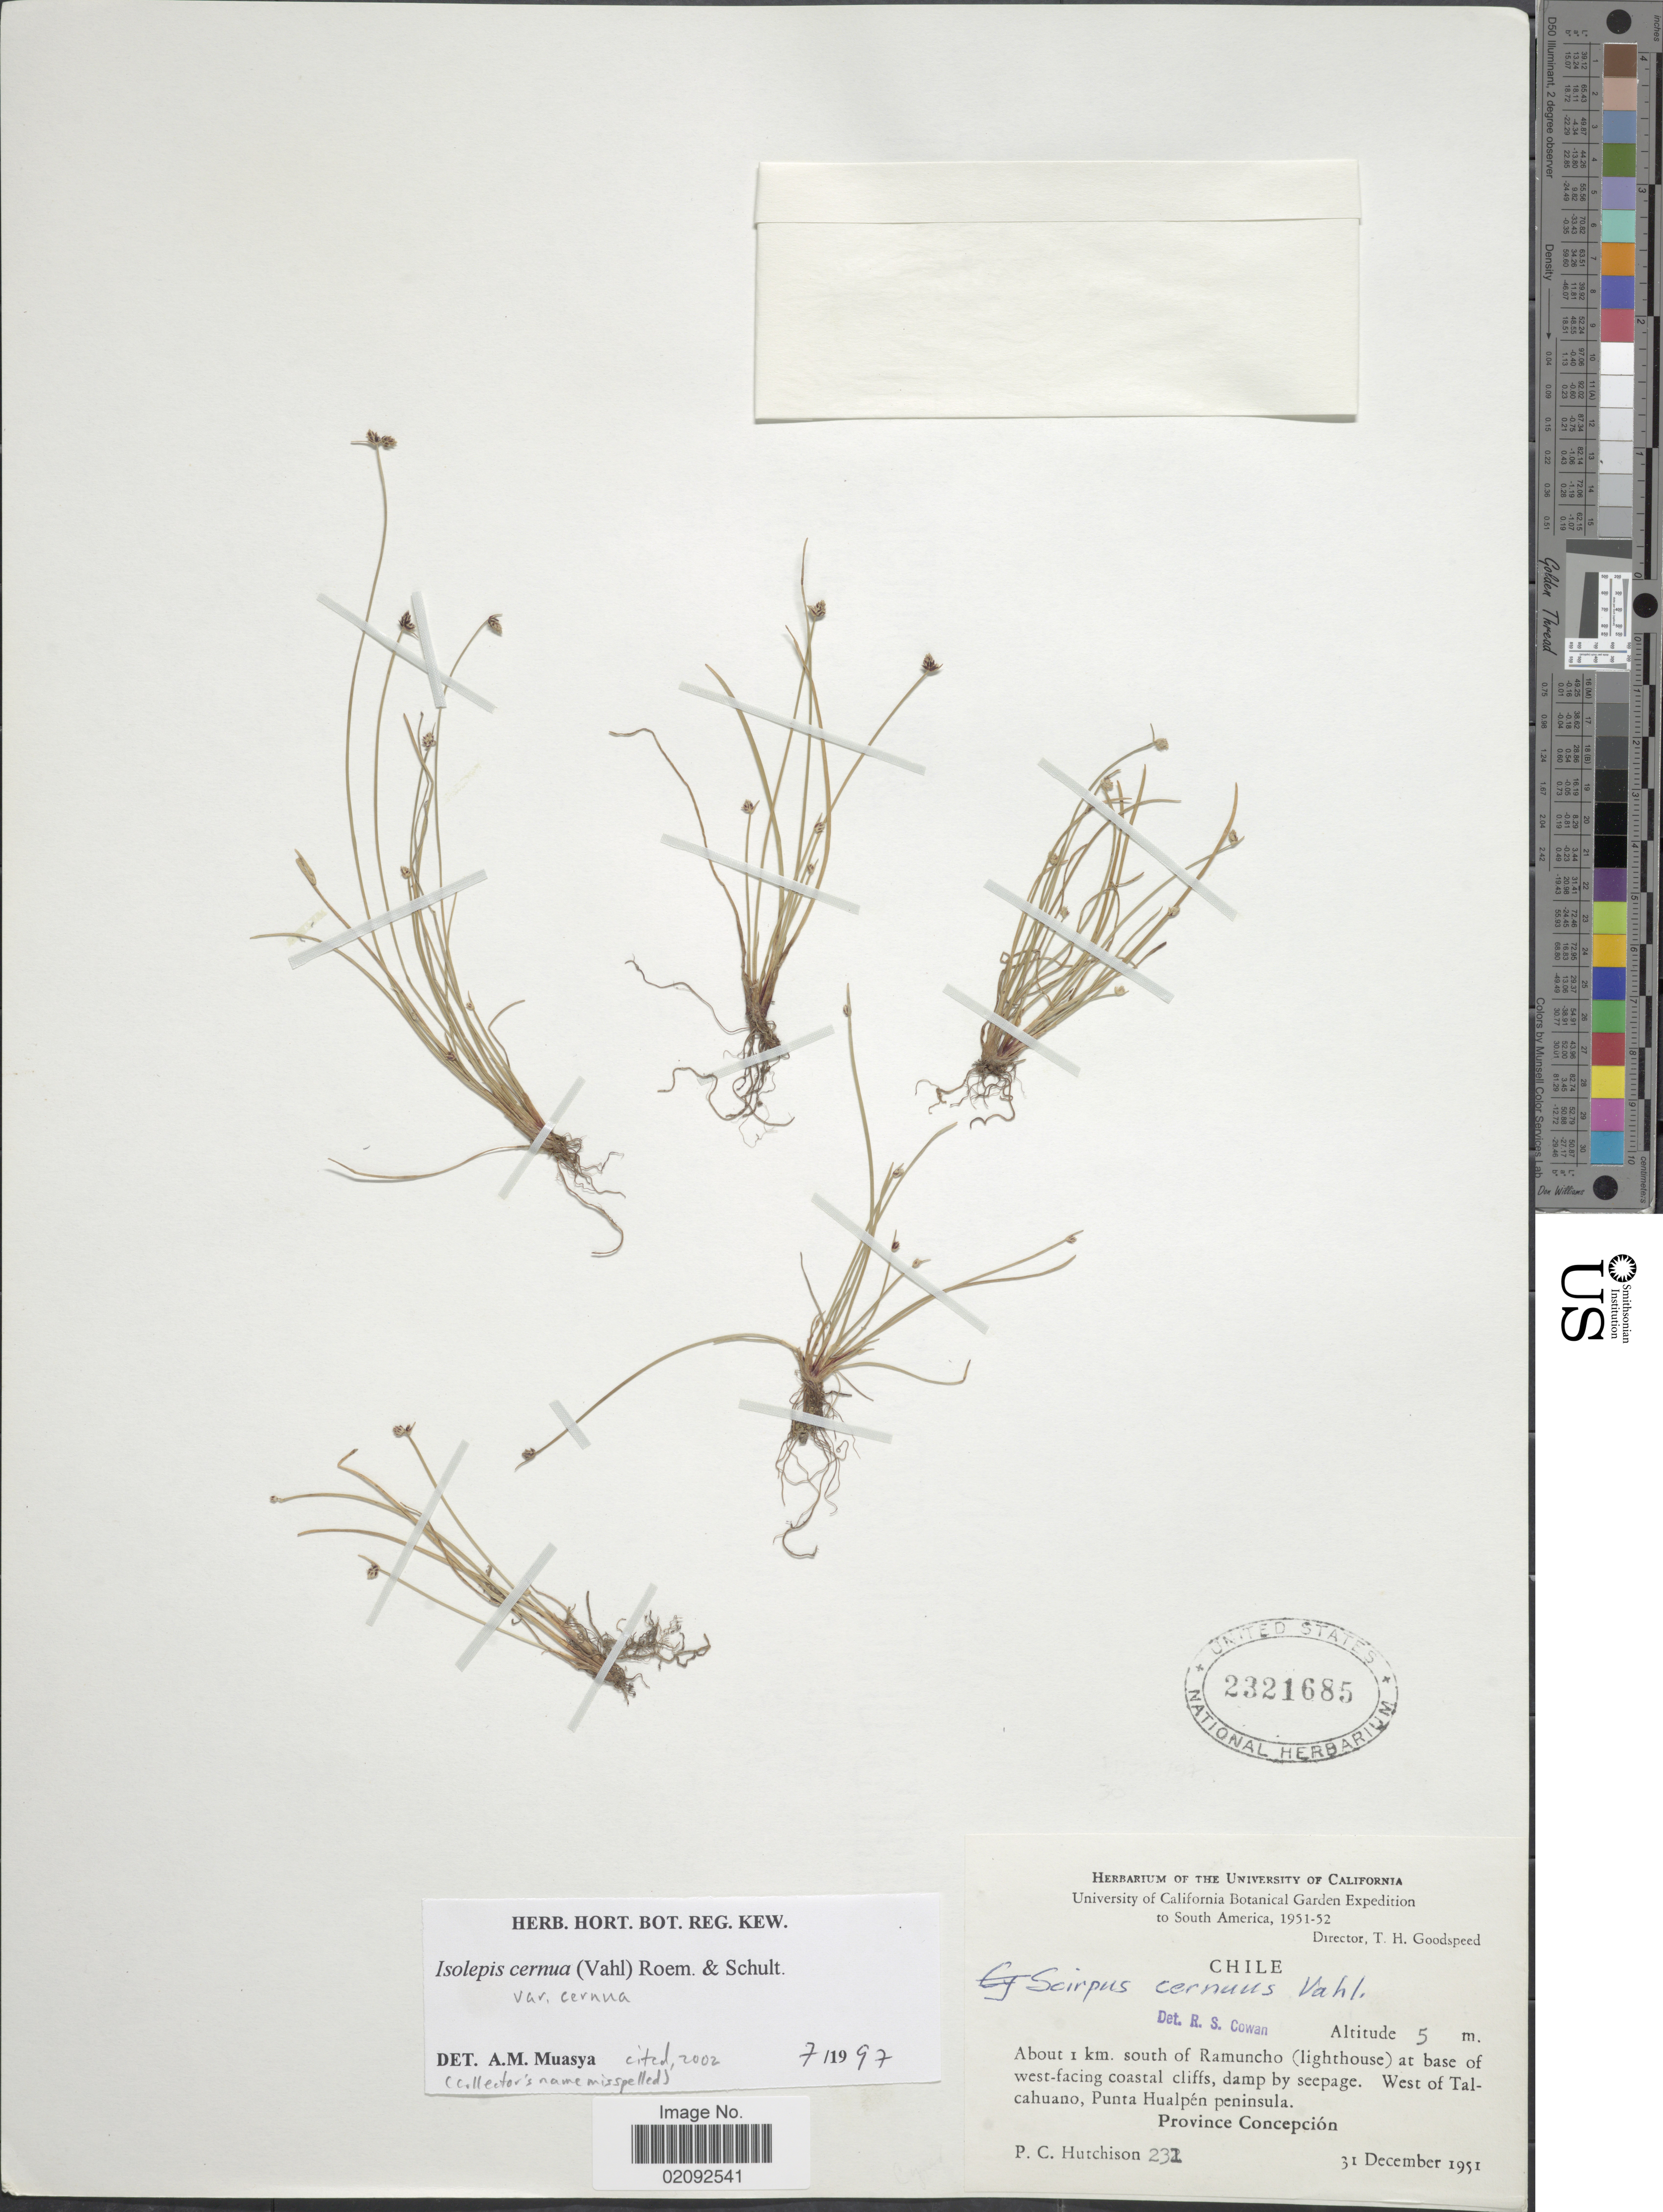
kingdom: Plantae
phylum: Tracheophyta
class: Liliopsida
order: Poales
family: Cyperaceae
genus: Isolepis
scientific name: Isolepis cernua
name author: (Vahl) Roem. & Schult.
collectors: P. C. Hutchison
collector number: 231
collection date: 1951-12-31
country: Chile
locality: About 1 km. south of Ramuncho (lighthouse) at base of west-facing coastal cliffs, west of Ta;cahuano, Punta Hualpen peninsula.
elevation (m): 5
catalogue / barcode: US 2321685